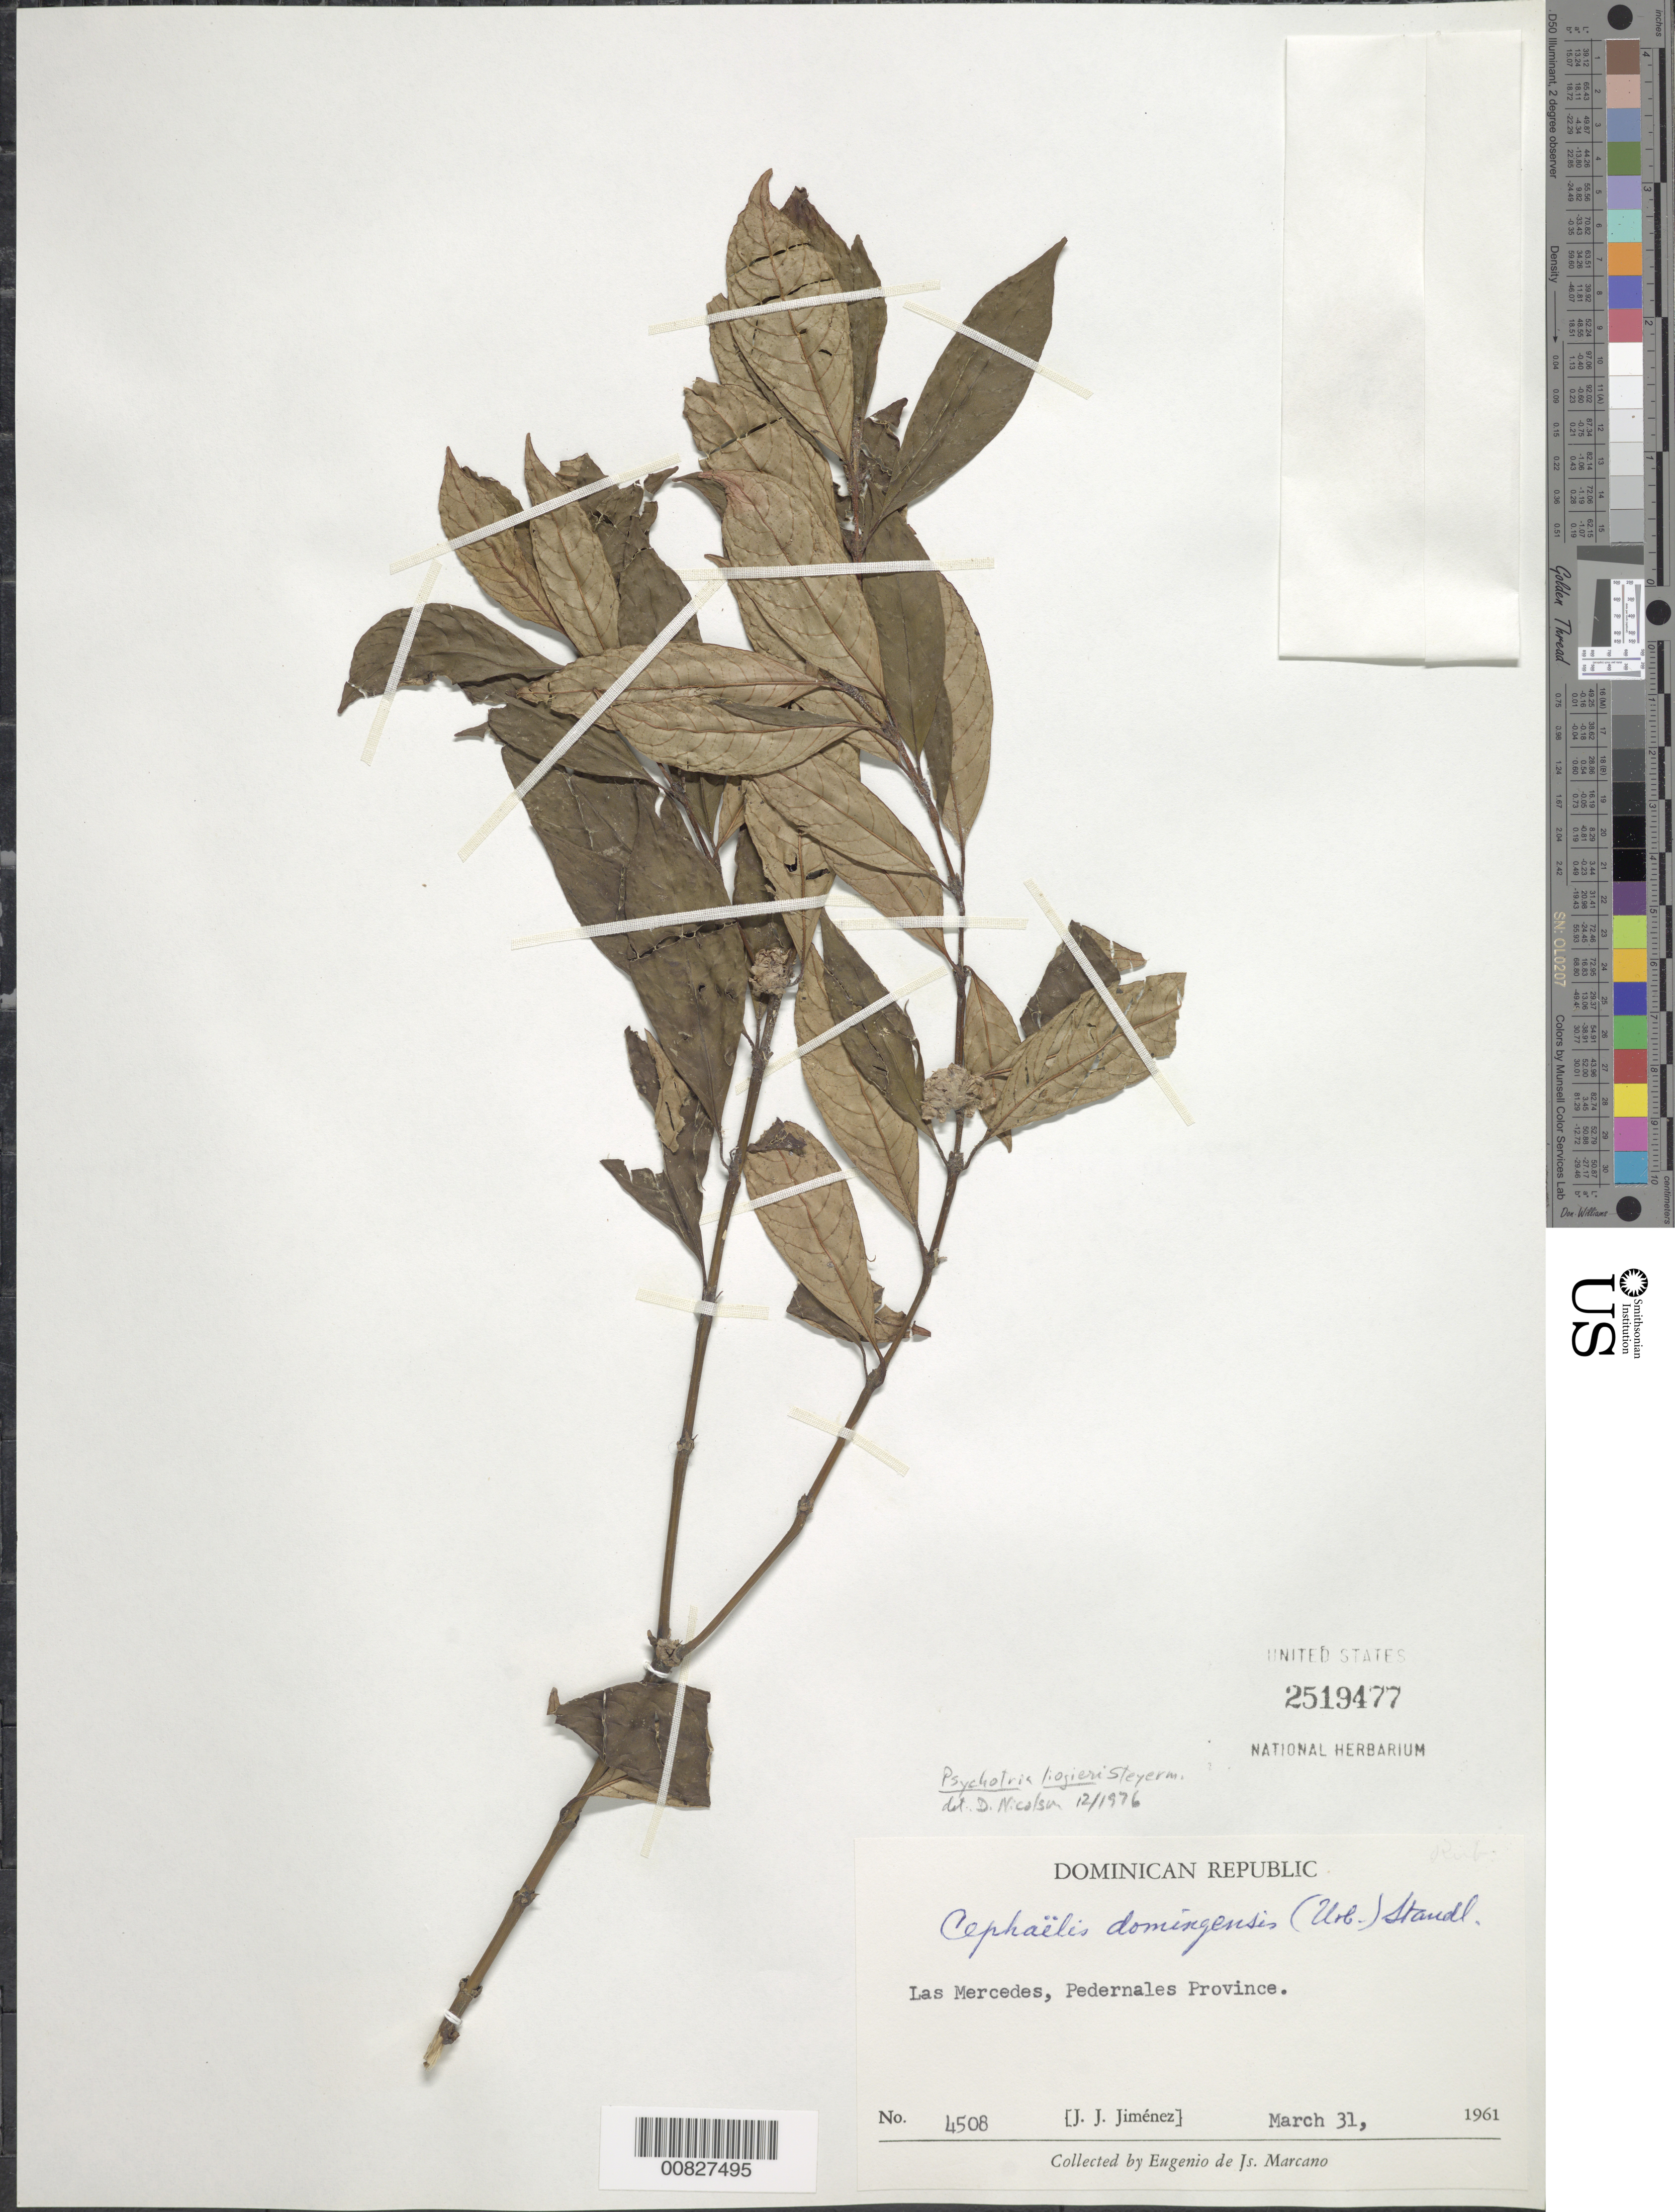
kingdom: Plantae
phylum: Tracheophyta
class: Magnoliopsida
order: Gentianales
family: Rubiaceae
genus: Psychotria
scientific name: Psychotria liogieri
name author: Steyerm.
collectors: J. J. Jiménez Almonte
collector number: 4508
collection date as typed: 31 Mar 1961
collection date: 1961-03-31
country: Dominican Republic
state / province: Pedernales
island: Hispaniola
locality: Las Mercedes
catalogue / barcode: US 2519477